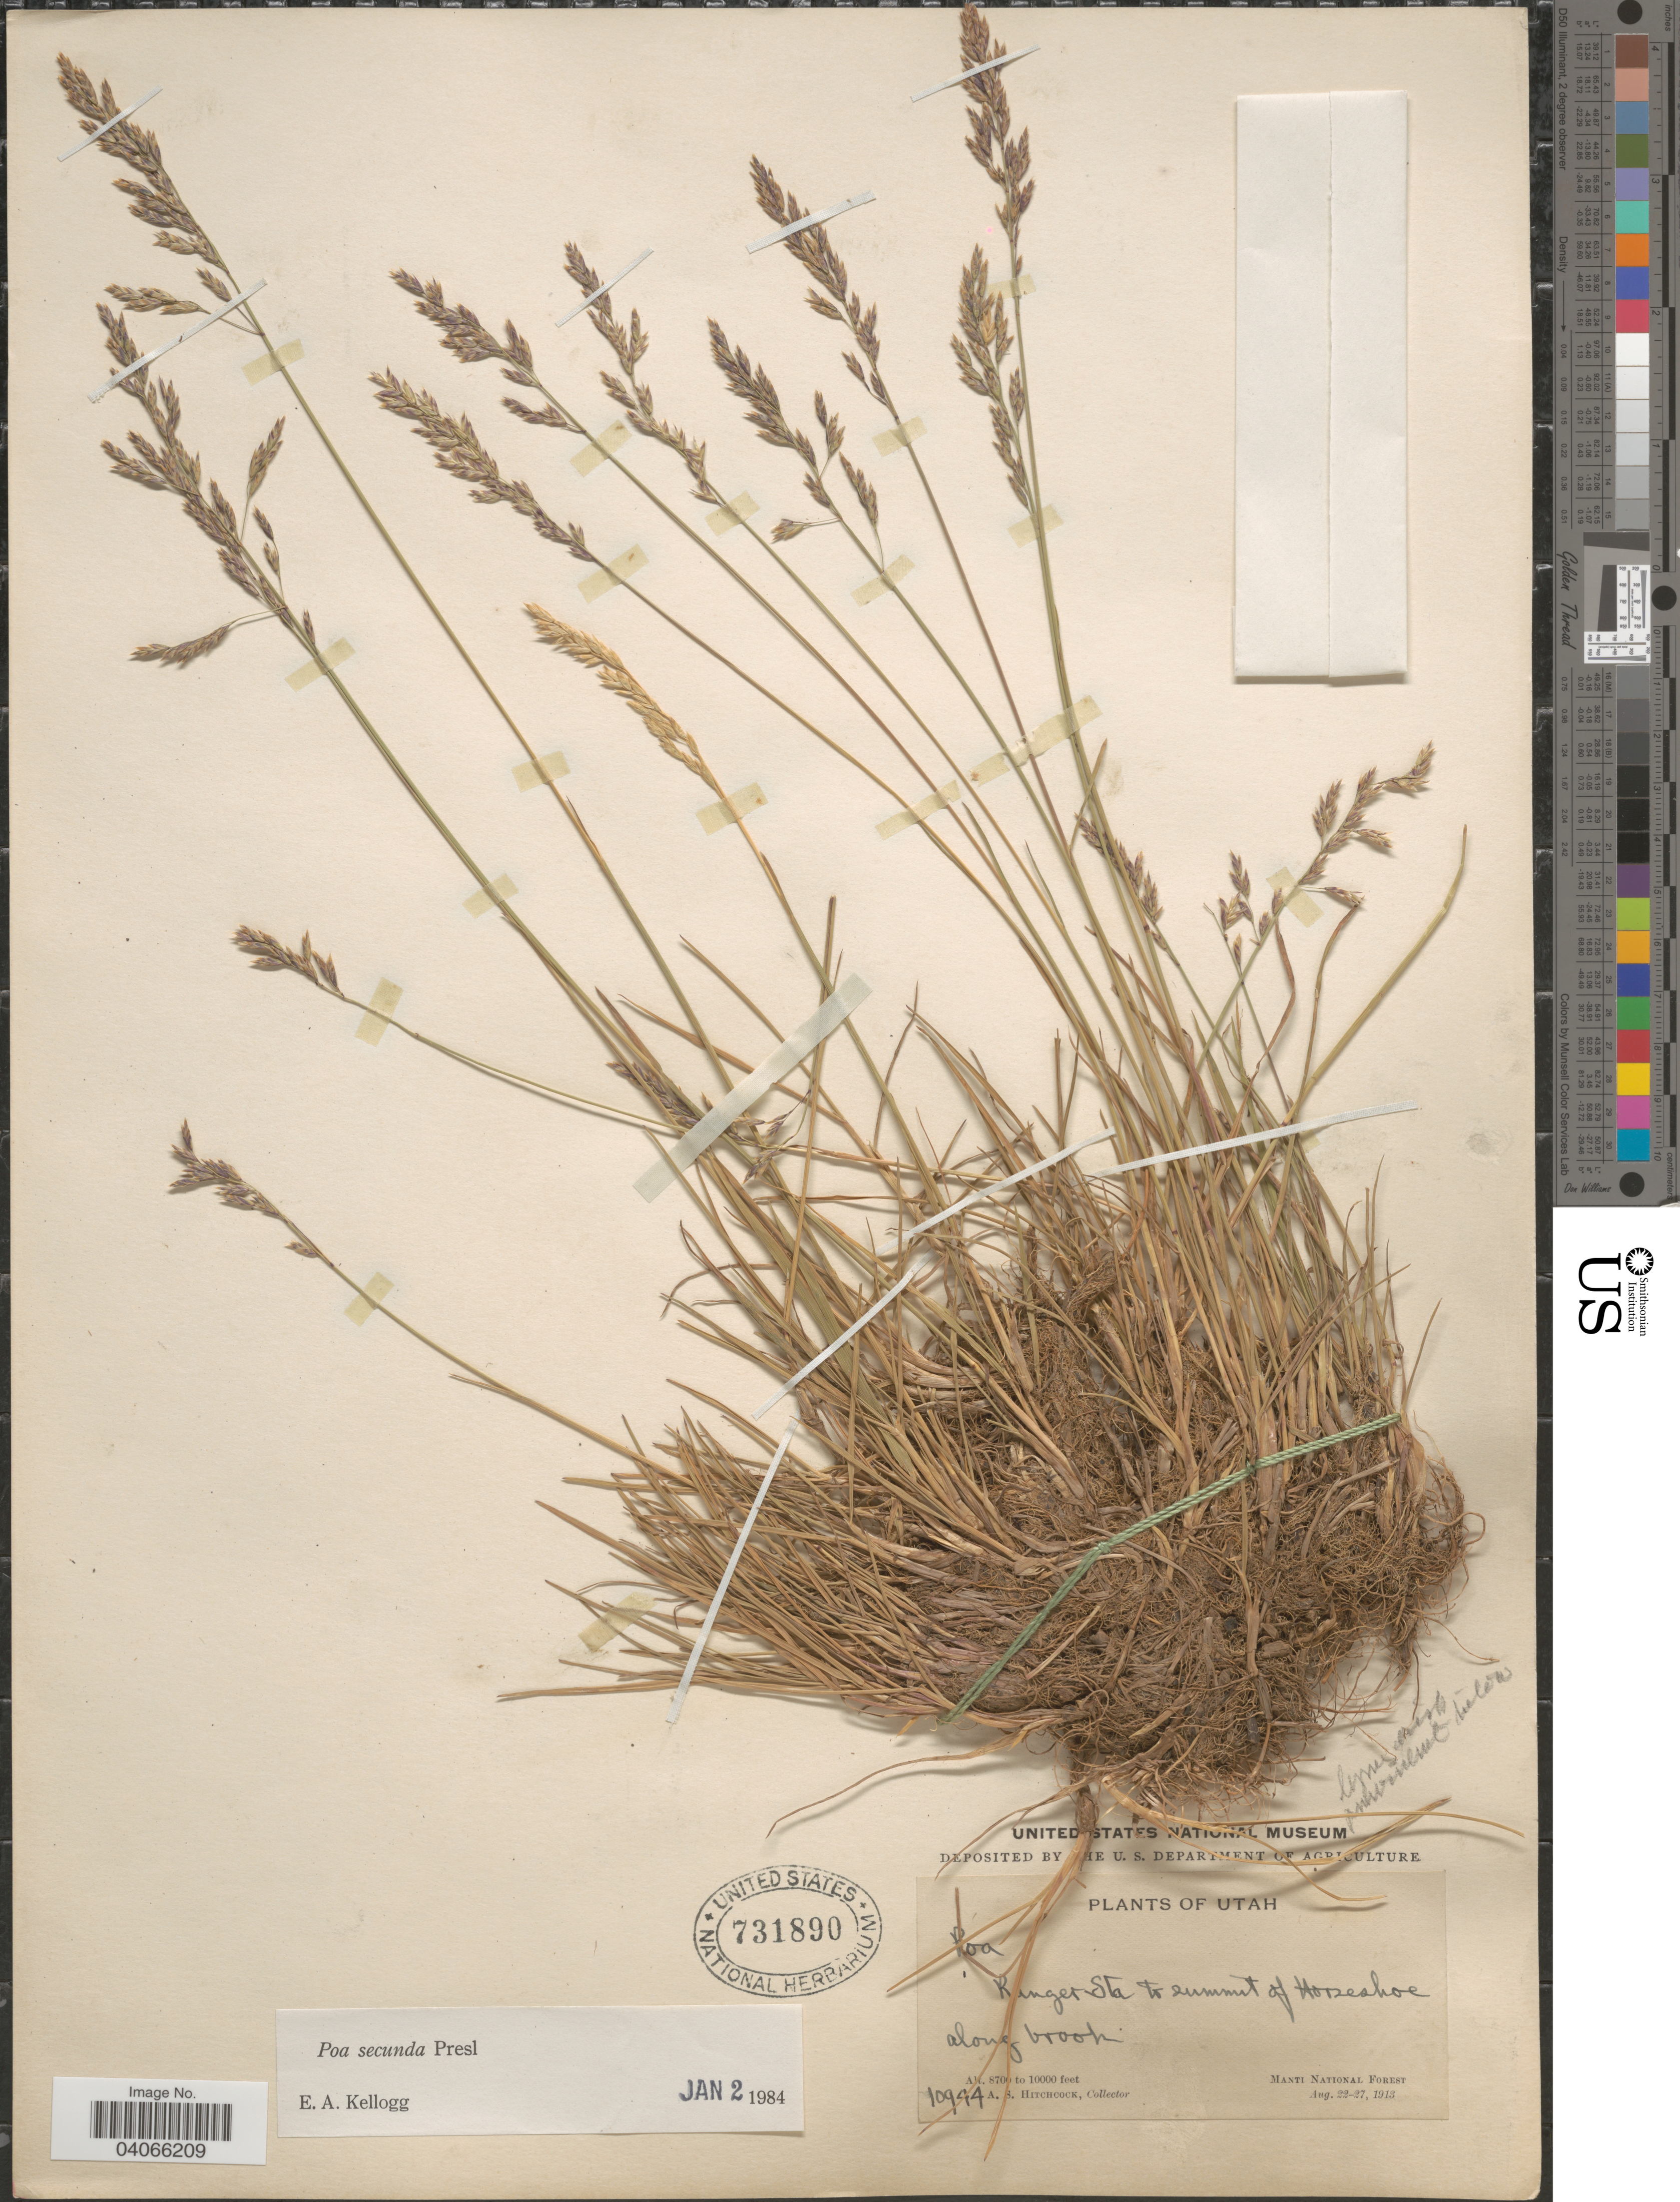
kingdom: Plantae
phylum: Tracheophyta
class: Liliopsida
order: Poales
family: Poaceae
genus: Poa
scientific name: Poa secunda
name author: J. Presl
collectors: A. S. Hitchcock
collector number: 10944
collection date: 1913-08-22/1913-08-27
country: United States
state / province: Utah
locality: Ranger Sta to summit of Horseshoe along brook. Manti National Forest.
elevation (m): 2652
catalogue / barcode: US 731890